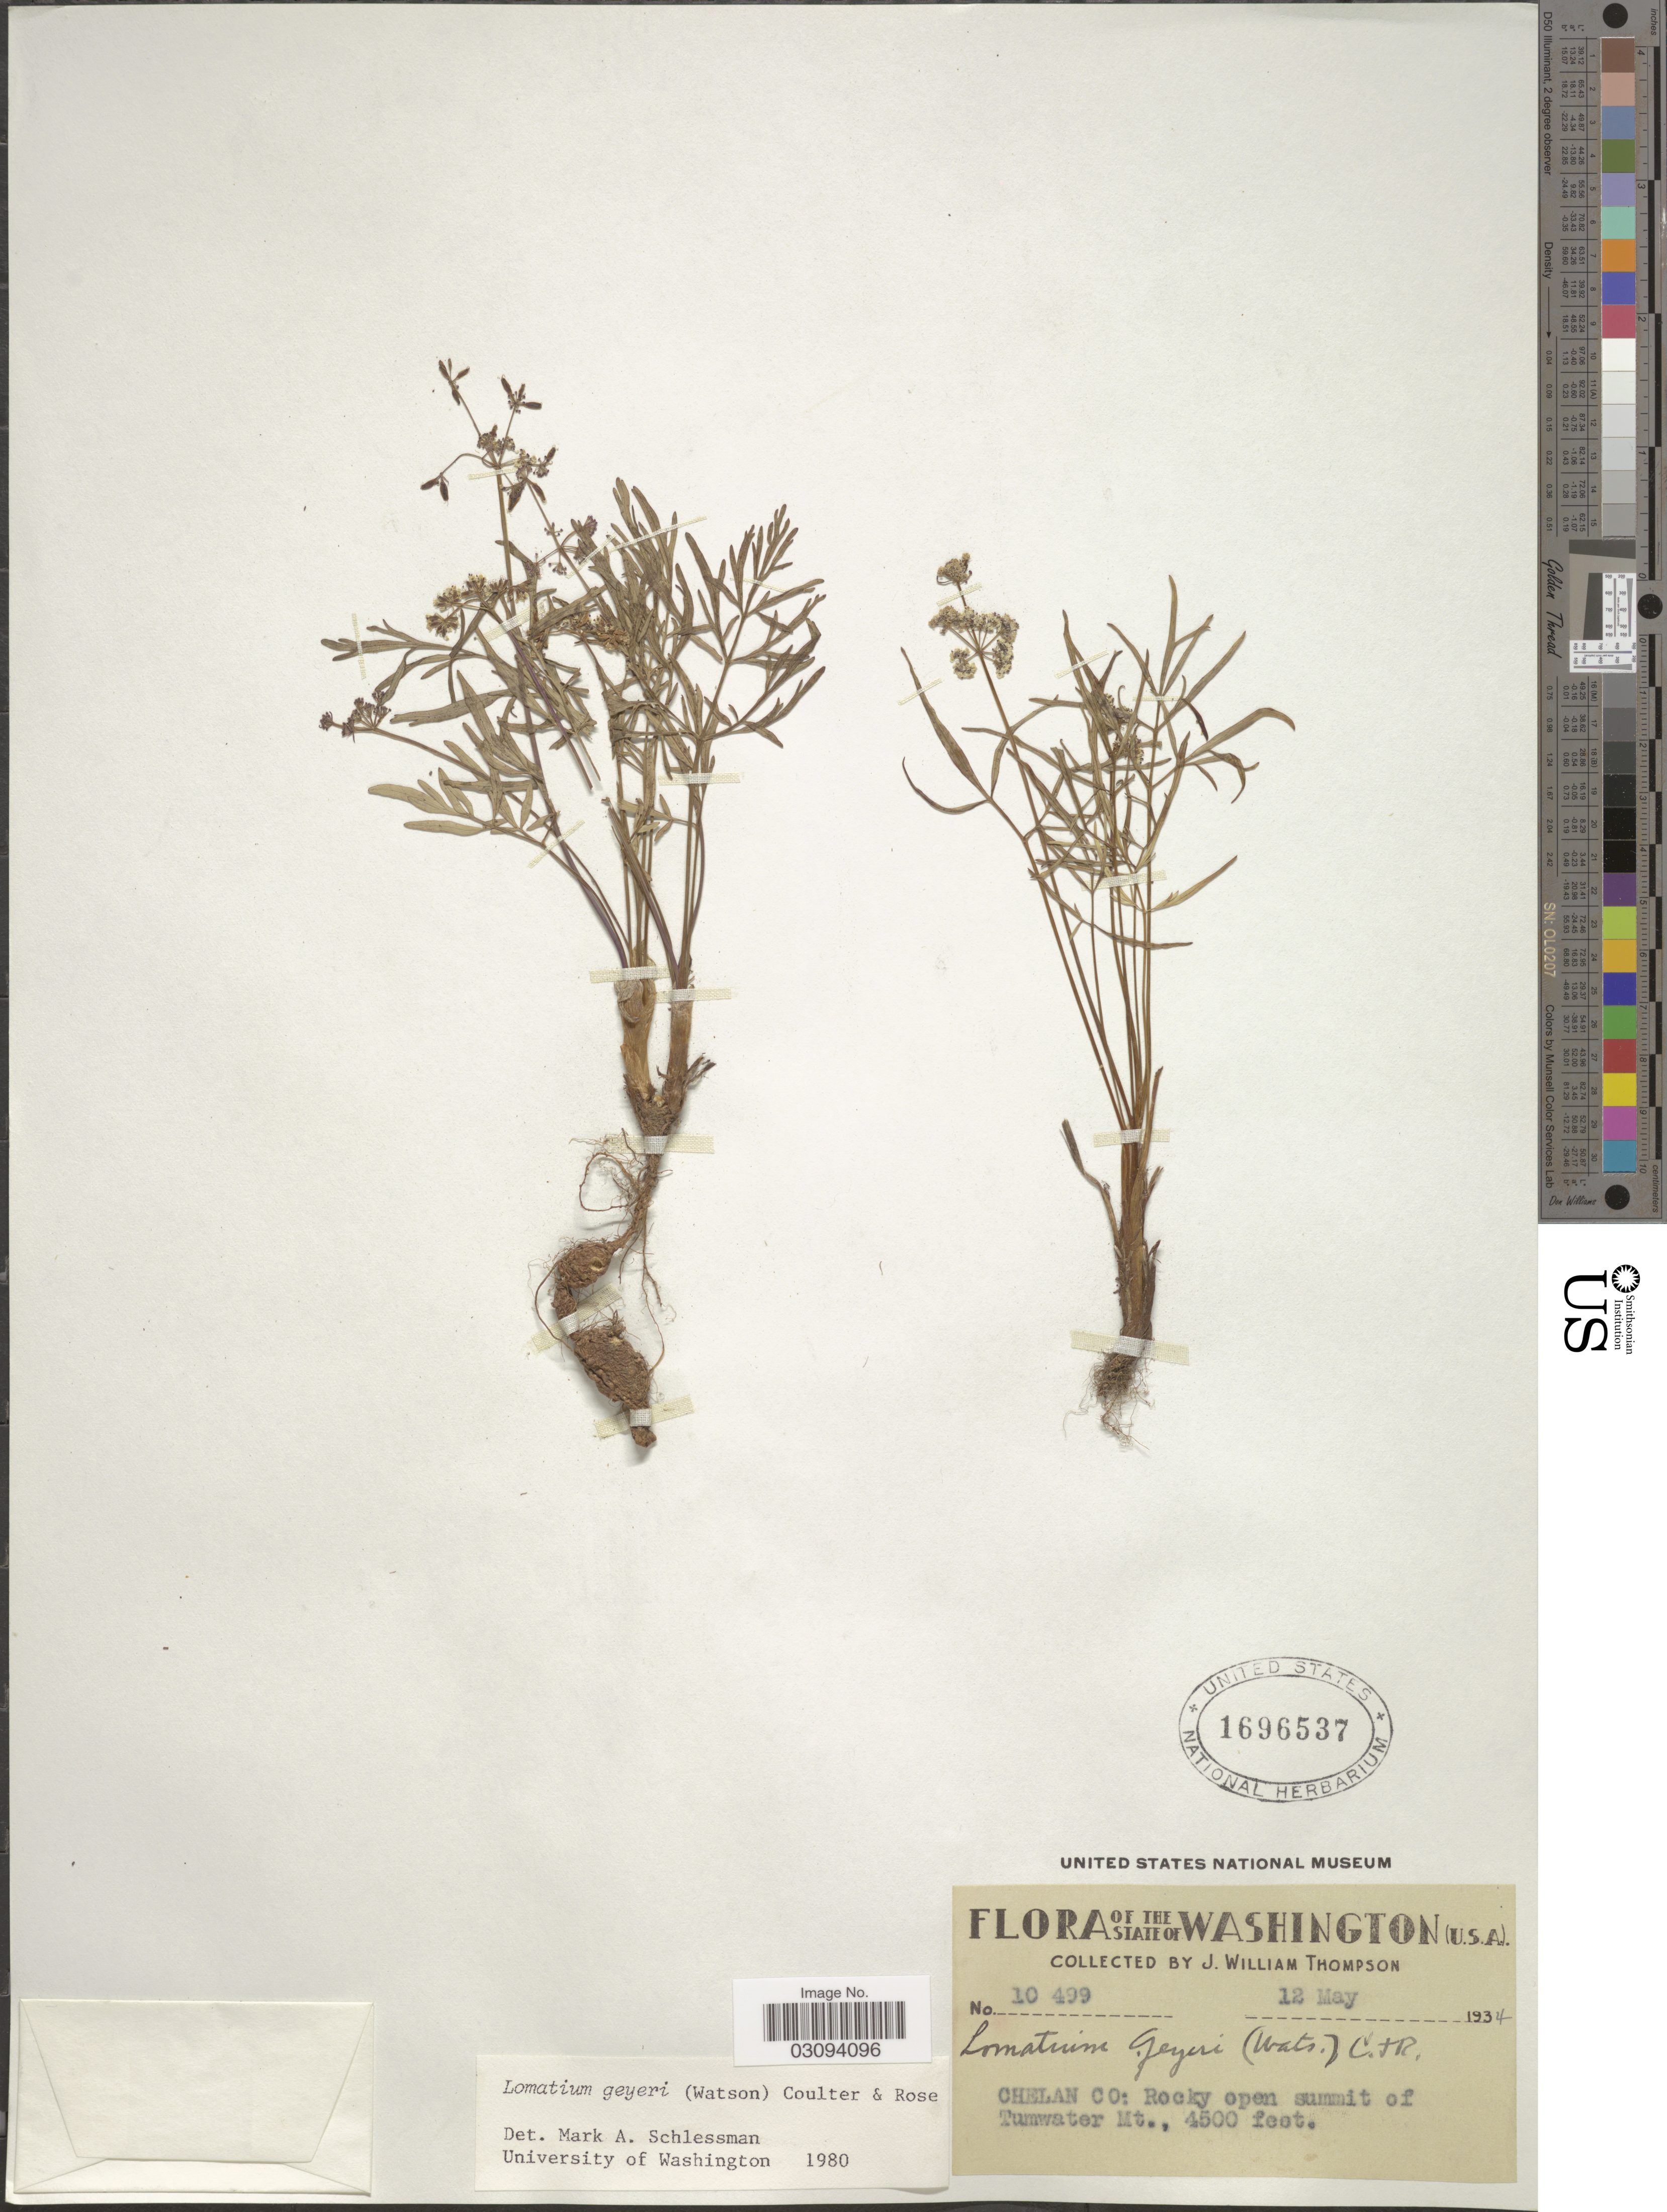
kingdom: Plantae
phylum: Tracheophyta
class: Magnoliopsida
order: Apiales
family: Apiaceae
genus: Lomatium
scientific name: Lomatium geyeri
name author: (S. Watson) J.M. Coult. & Rose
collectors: J. W. Thompson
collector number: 10499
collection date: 1934-05-12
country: United States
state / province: Washington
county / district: Chelan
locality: Chelan Co: Summit of Tumwater Mt.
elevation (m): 1372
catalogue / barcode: US 1696537